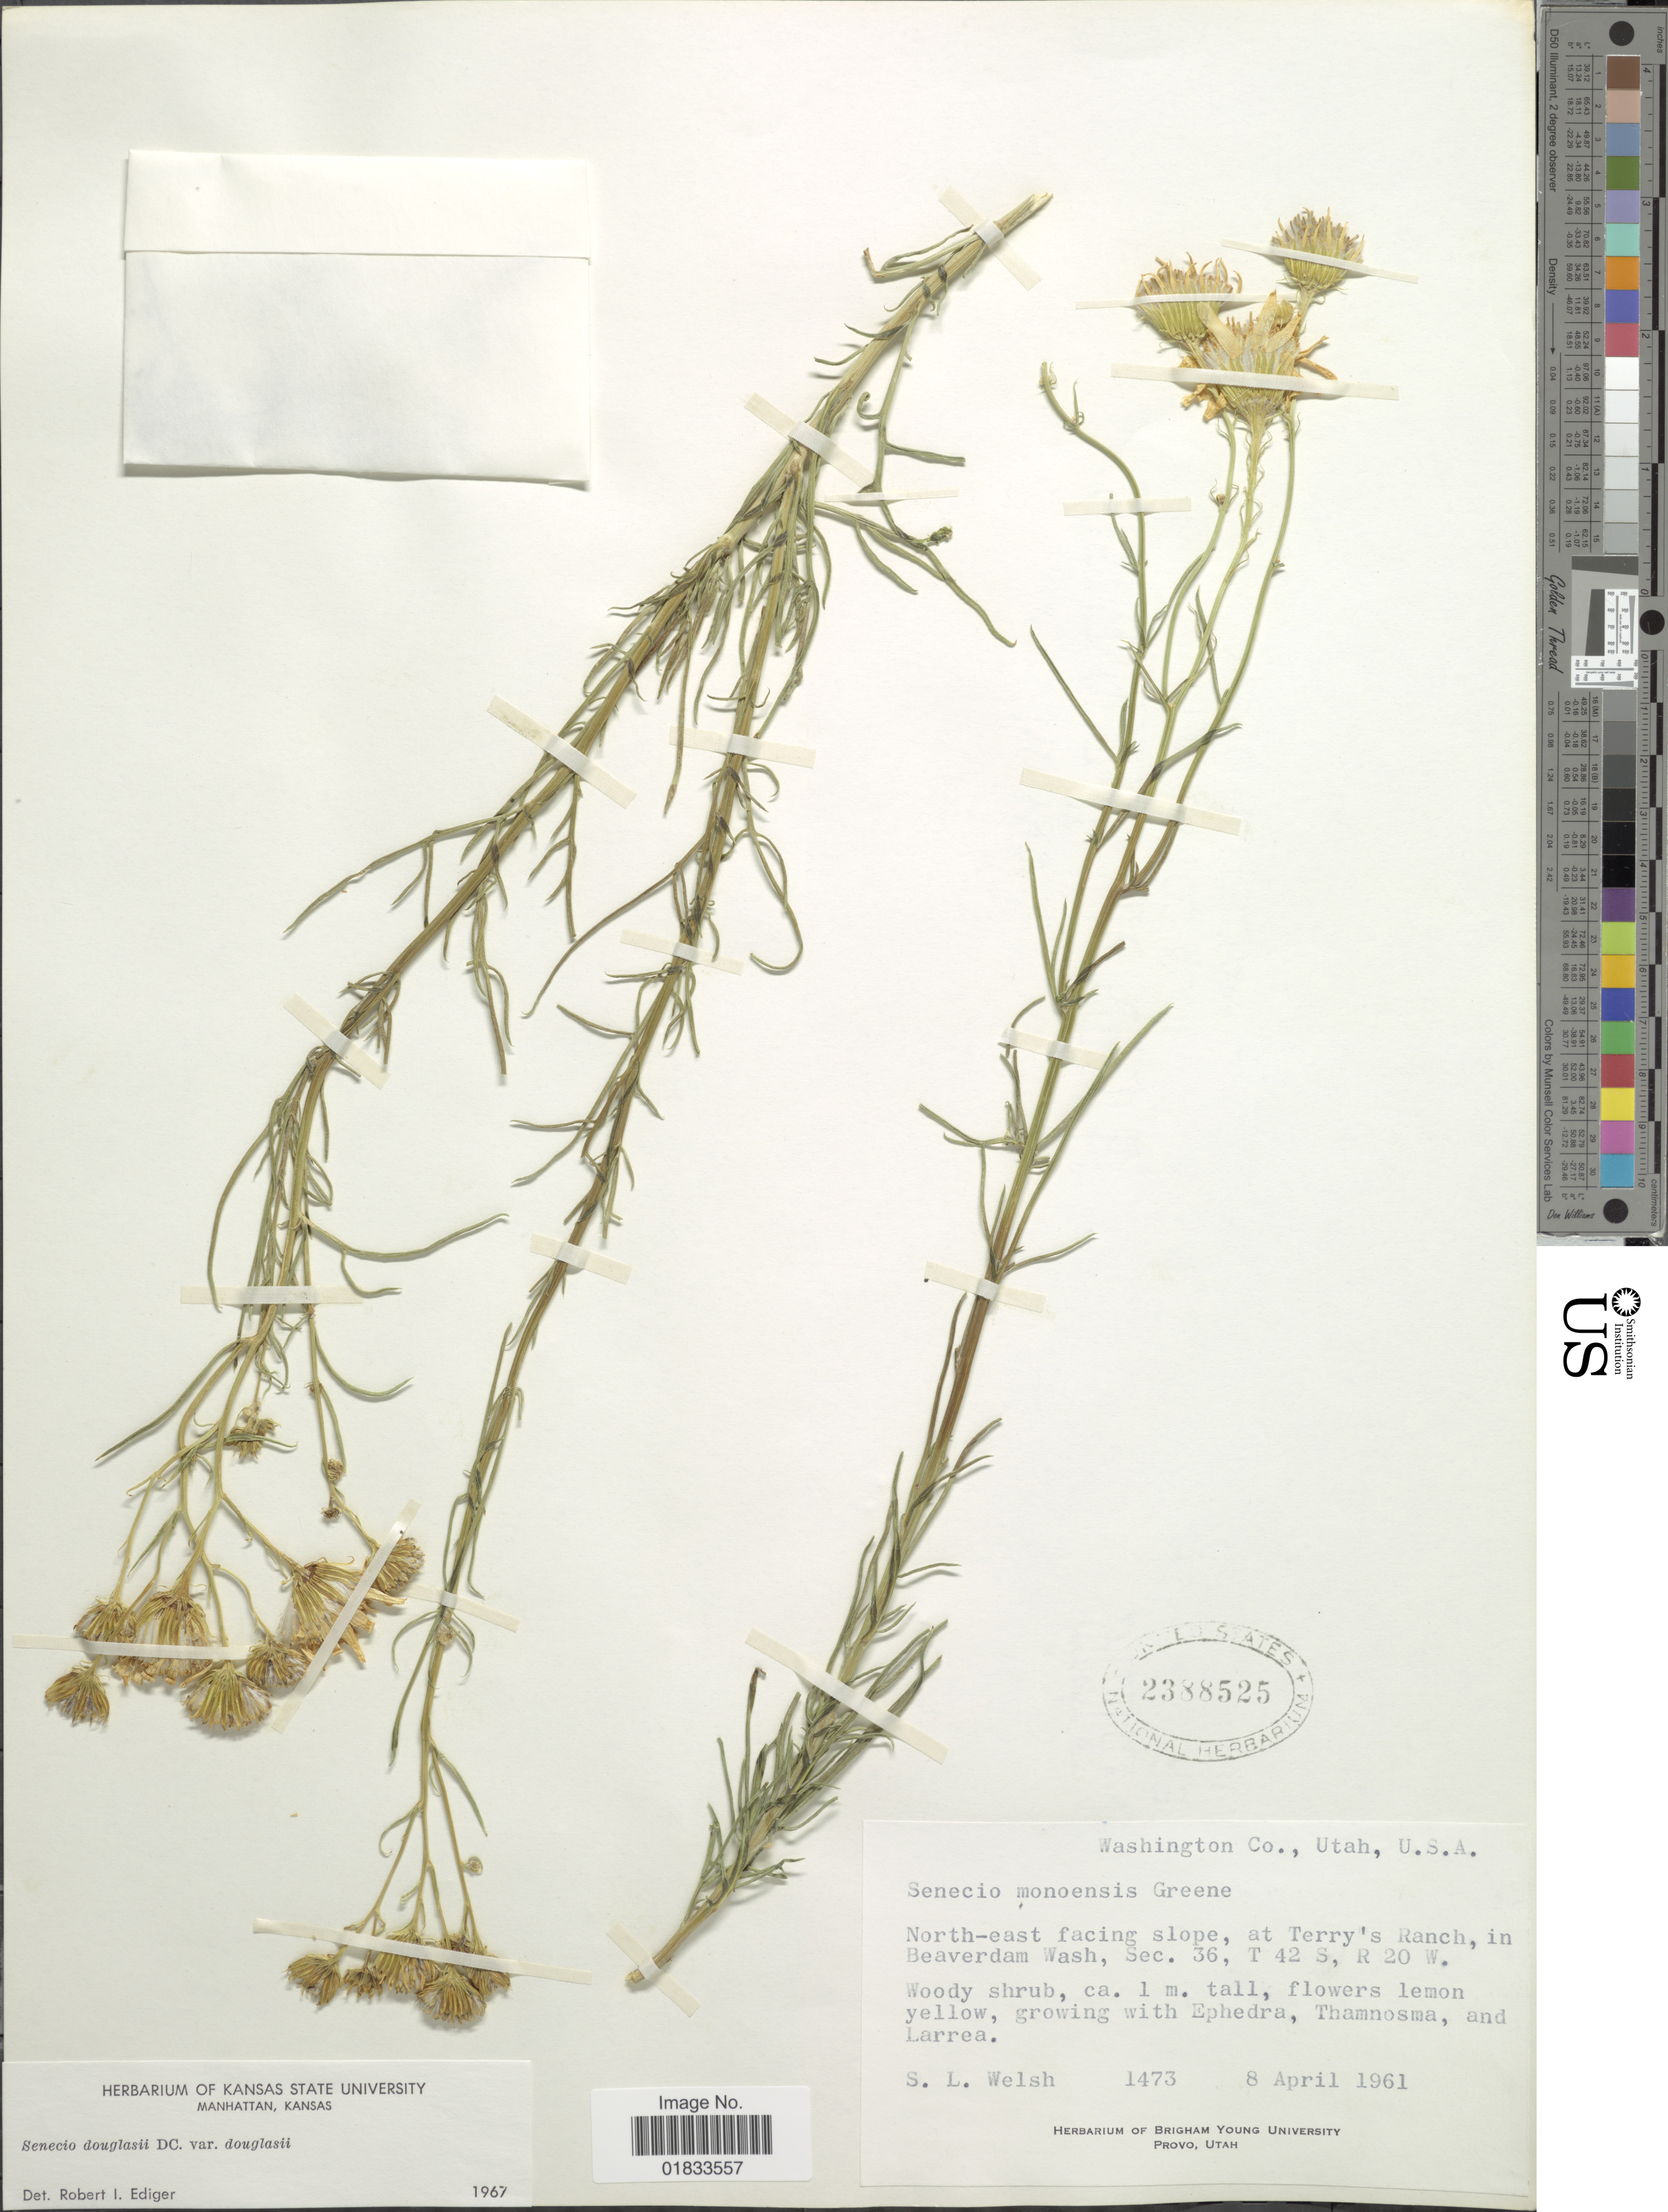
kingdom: Plantae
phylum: Tracheophyta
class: Magnoliopsida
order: Asterales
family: Asteraceae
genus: Senecio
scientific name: Senecio flaccidus var. douglasii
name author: (DC.) B.L. Turner & T.M. Barkley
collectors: S. Welsh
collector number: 1473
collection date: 1961-04-08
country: United States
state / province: Utah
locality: Washington Co., North-east facing slope, at Terry's Ranch, in Beaverdam Wash. Sec.36, T42S, R20W.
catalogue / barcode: US 2388525